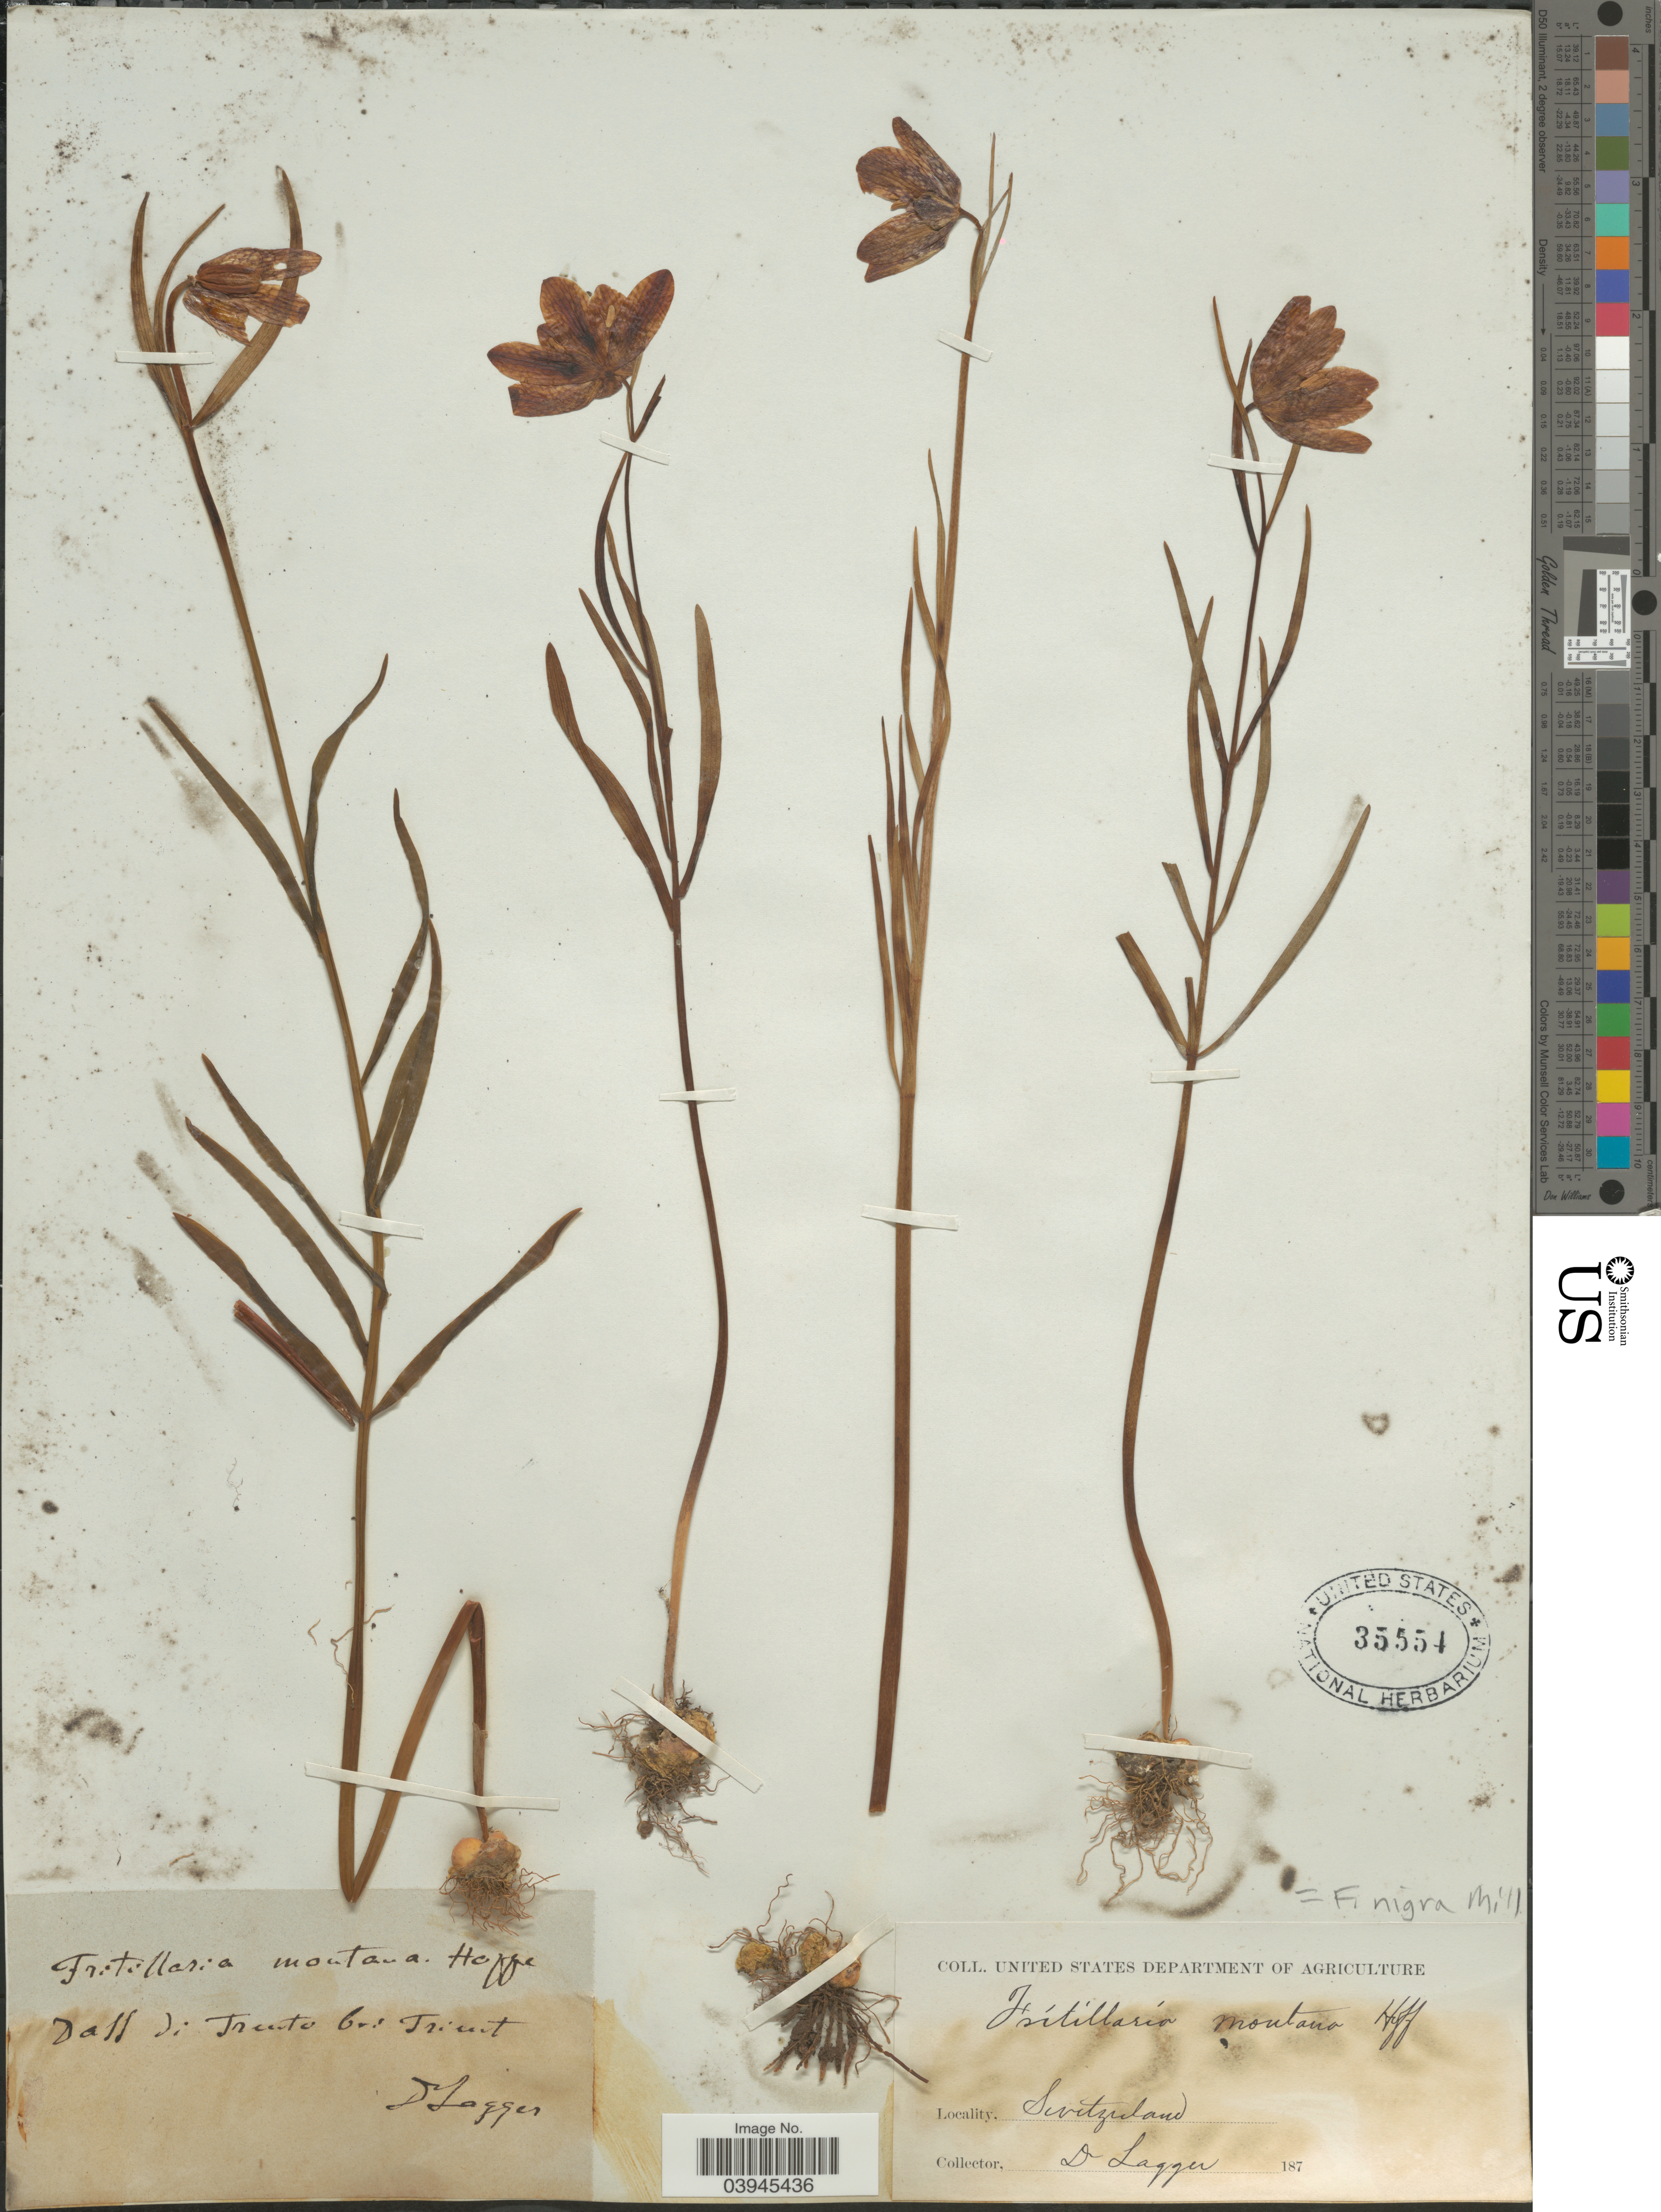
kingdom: Plantae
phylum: Tracheophyta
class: Liliopsida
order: Liliales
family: Liliaceae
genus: Fritillaria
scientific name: Fritillaria pontica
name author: Wahlenb.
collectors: F. J. Lagger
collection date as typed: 187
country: Switzerland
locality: Dass di Trento bei Trient.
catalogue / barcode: US 35554